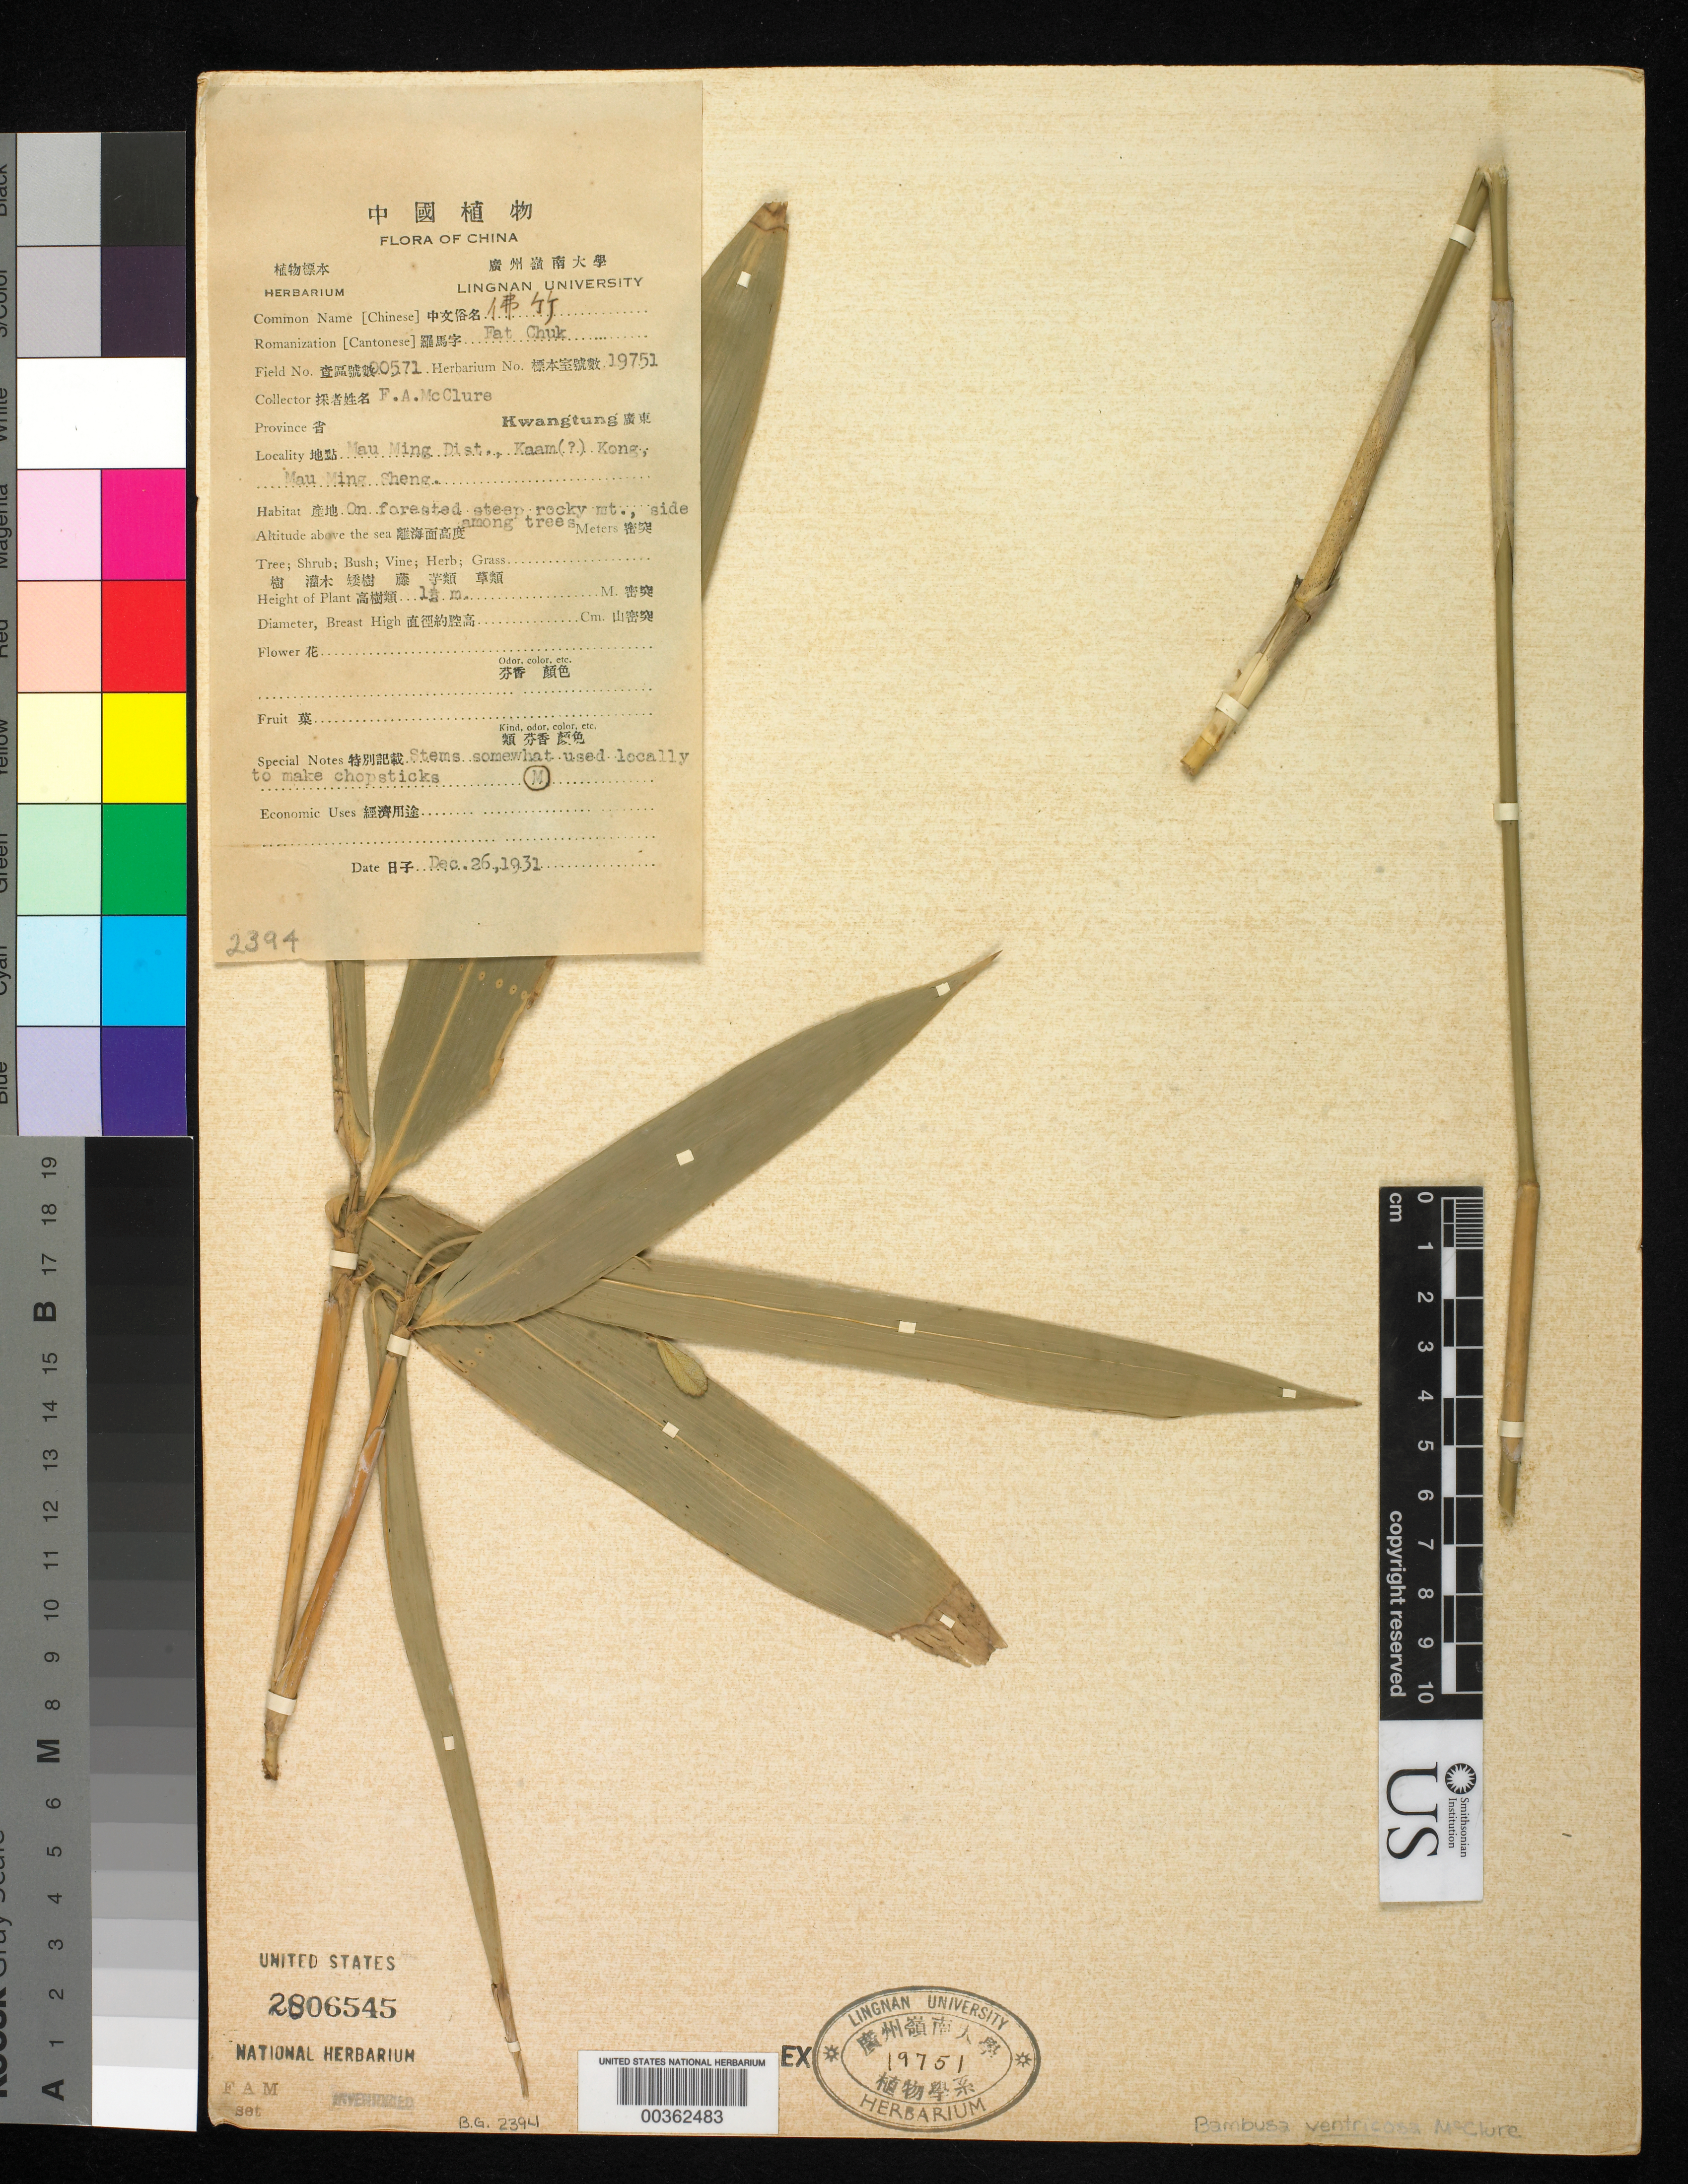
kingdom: Plantae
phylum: Tracheophyta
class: Liliopsida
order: Poales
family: Poaceae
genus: Bambusa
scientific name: Bambusa ventricosa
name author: McClure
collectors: F. A. McClure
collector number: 571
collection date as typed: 26 Dec 1931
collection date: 1931-12-26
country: China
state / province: Guangdong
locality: Mau ming dist., kaam (?) kong, mau ming sheng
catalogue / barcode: US 2806545